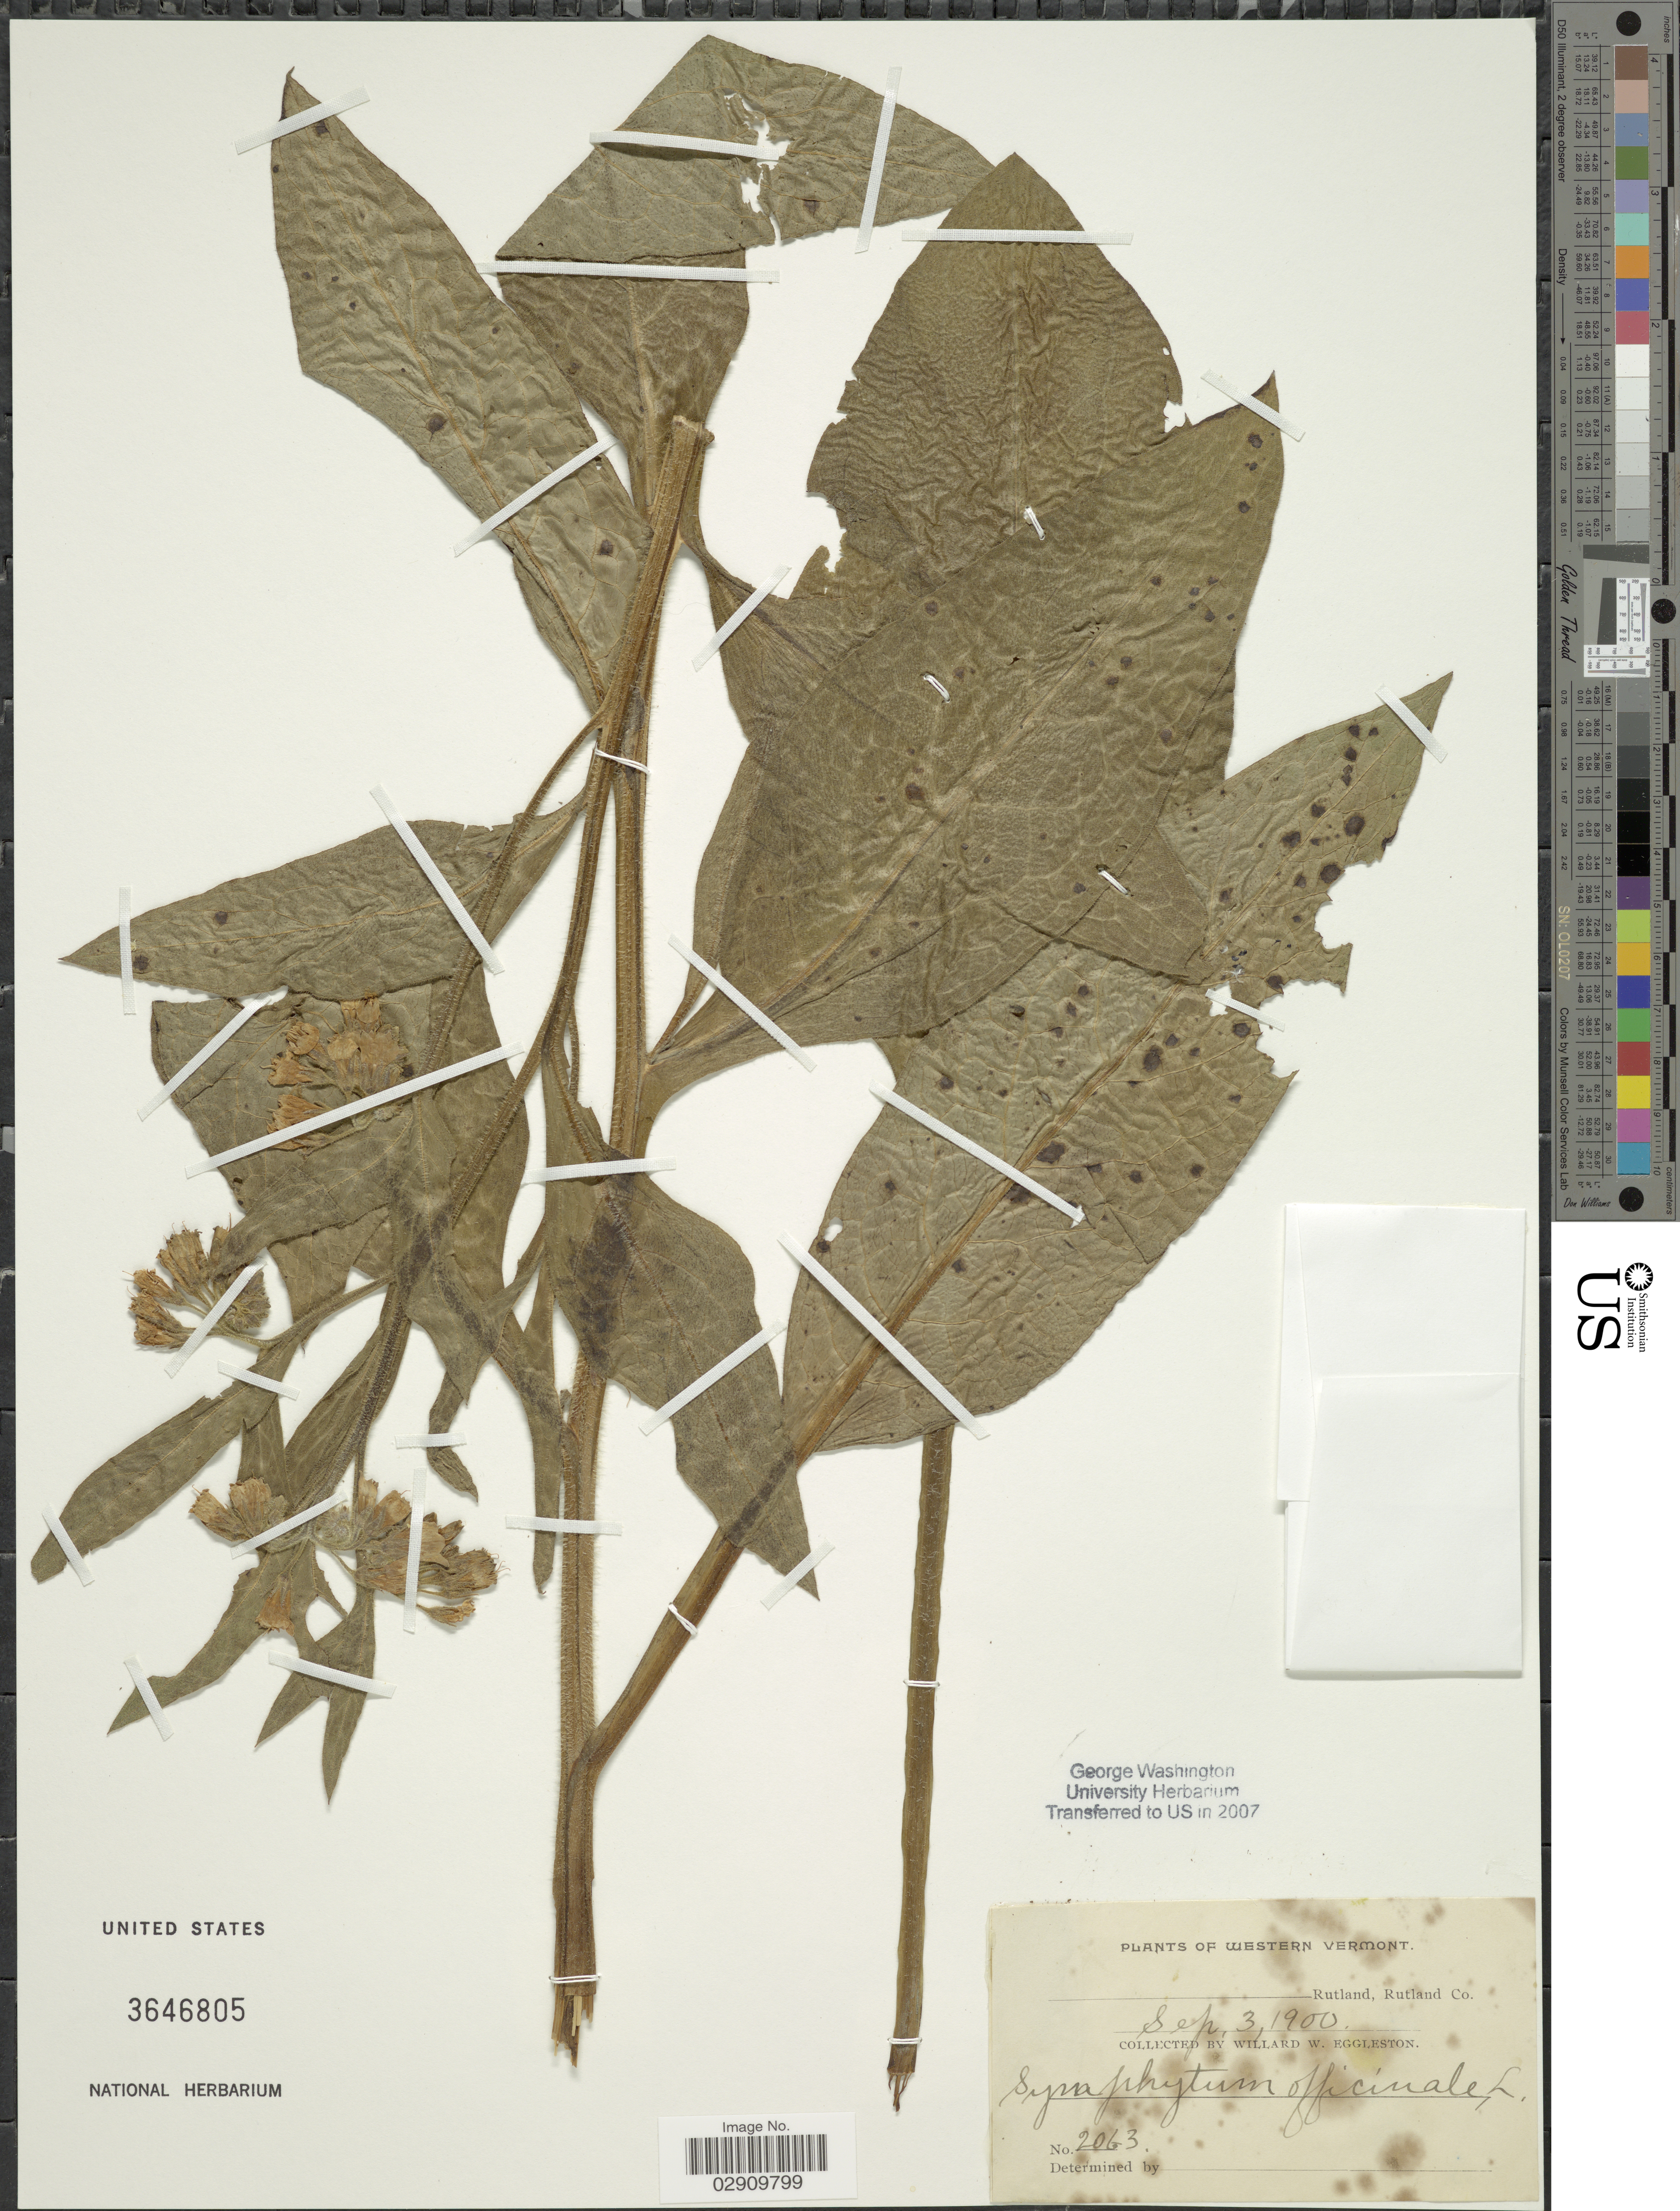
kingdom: Plantae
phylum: Tracheophyta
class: Magnoliopsida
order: Boraginales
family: Boraginaceae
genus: Symphytum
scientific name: Symphytum officinale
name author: L.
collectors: W. W. Eggleston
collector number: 2063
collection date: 1900-09-03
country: United States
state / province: Vermont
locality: Western Vermont, Rutland, Rutland Co.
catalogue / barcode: US 3646805